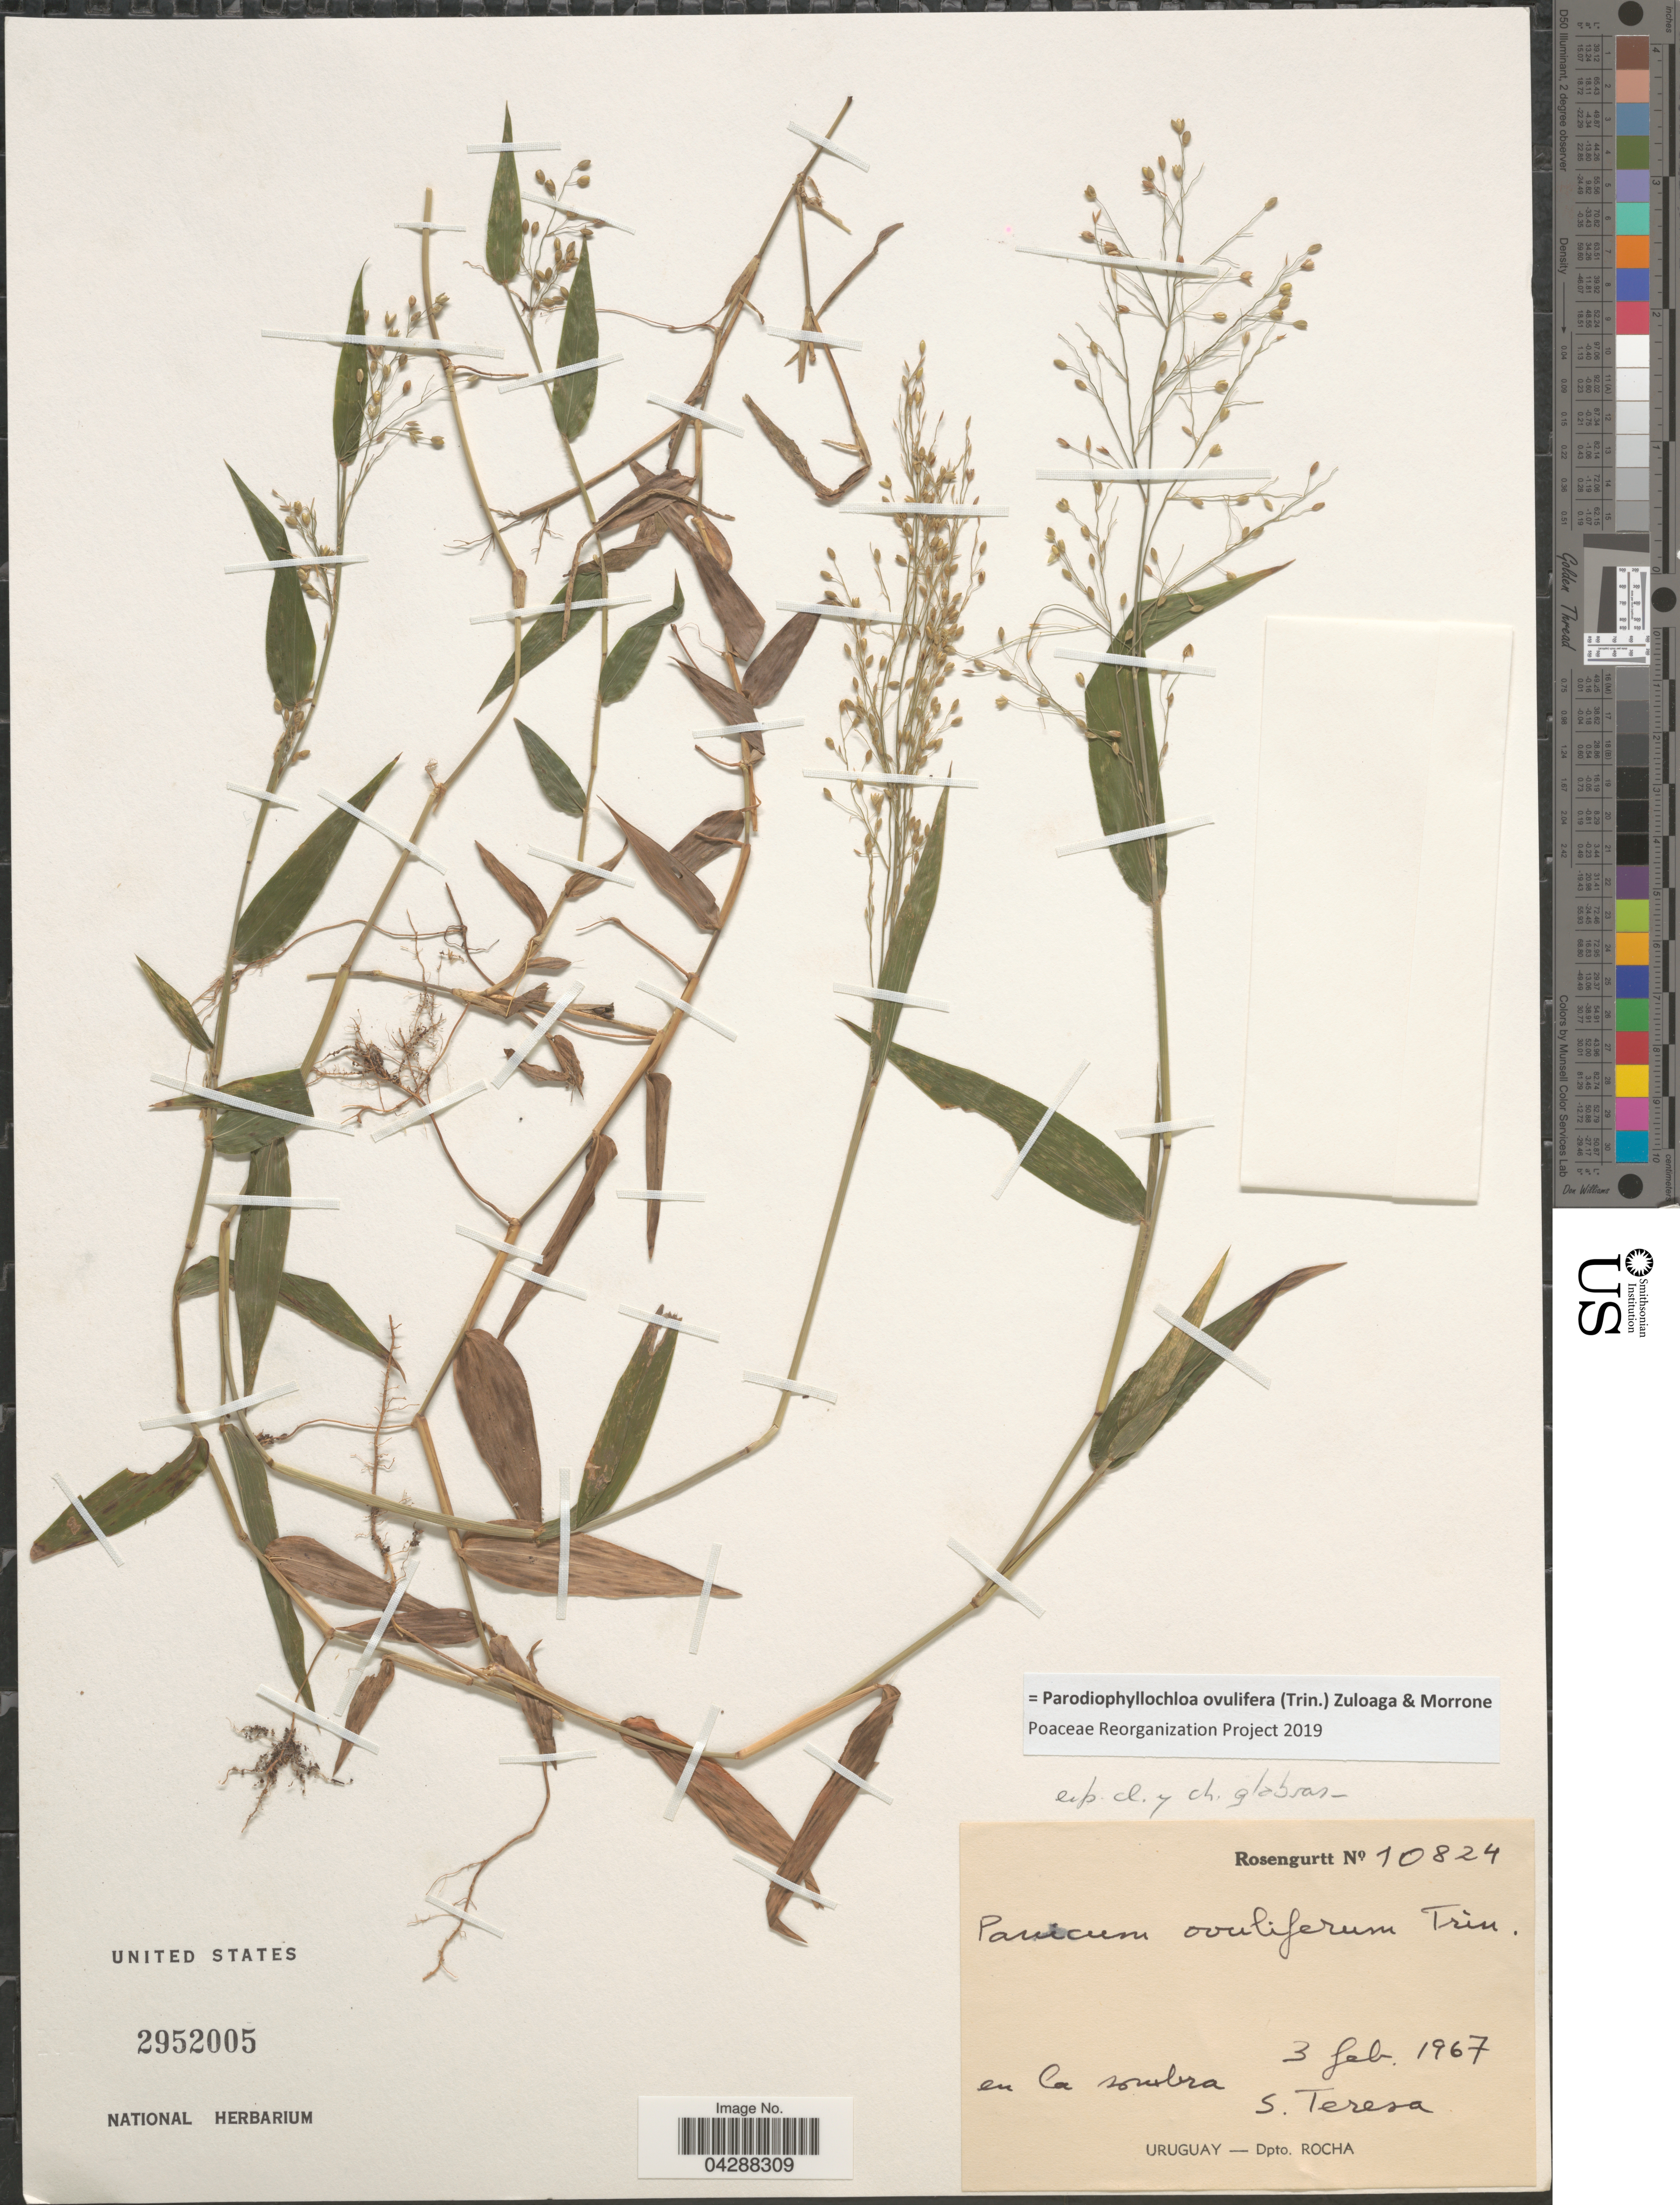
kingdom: Plantae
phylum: Tracheophyta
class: Liliopsida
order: Poales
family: Poaceae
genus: Parodiophyllochloa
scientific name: Parodiophyllochloa ovulifera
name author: (Trin.) Zuloaga & Morrone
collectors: Rosengurtt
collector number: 10824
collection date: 1967-02-03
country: Uruguay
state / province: Rocha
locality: En la sombra. S. Teresa. Dpto. Rocha.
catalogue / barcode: US 2952005